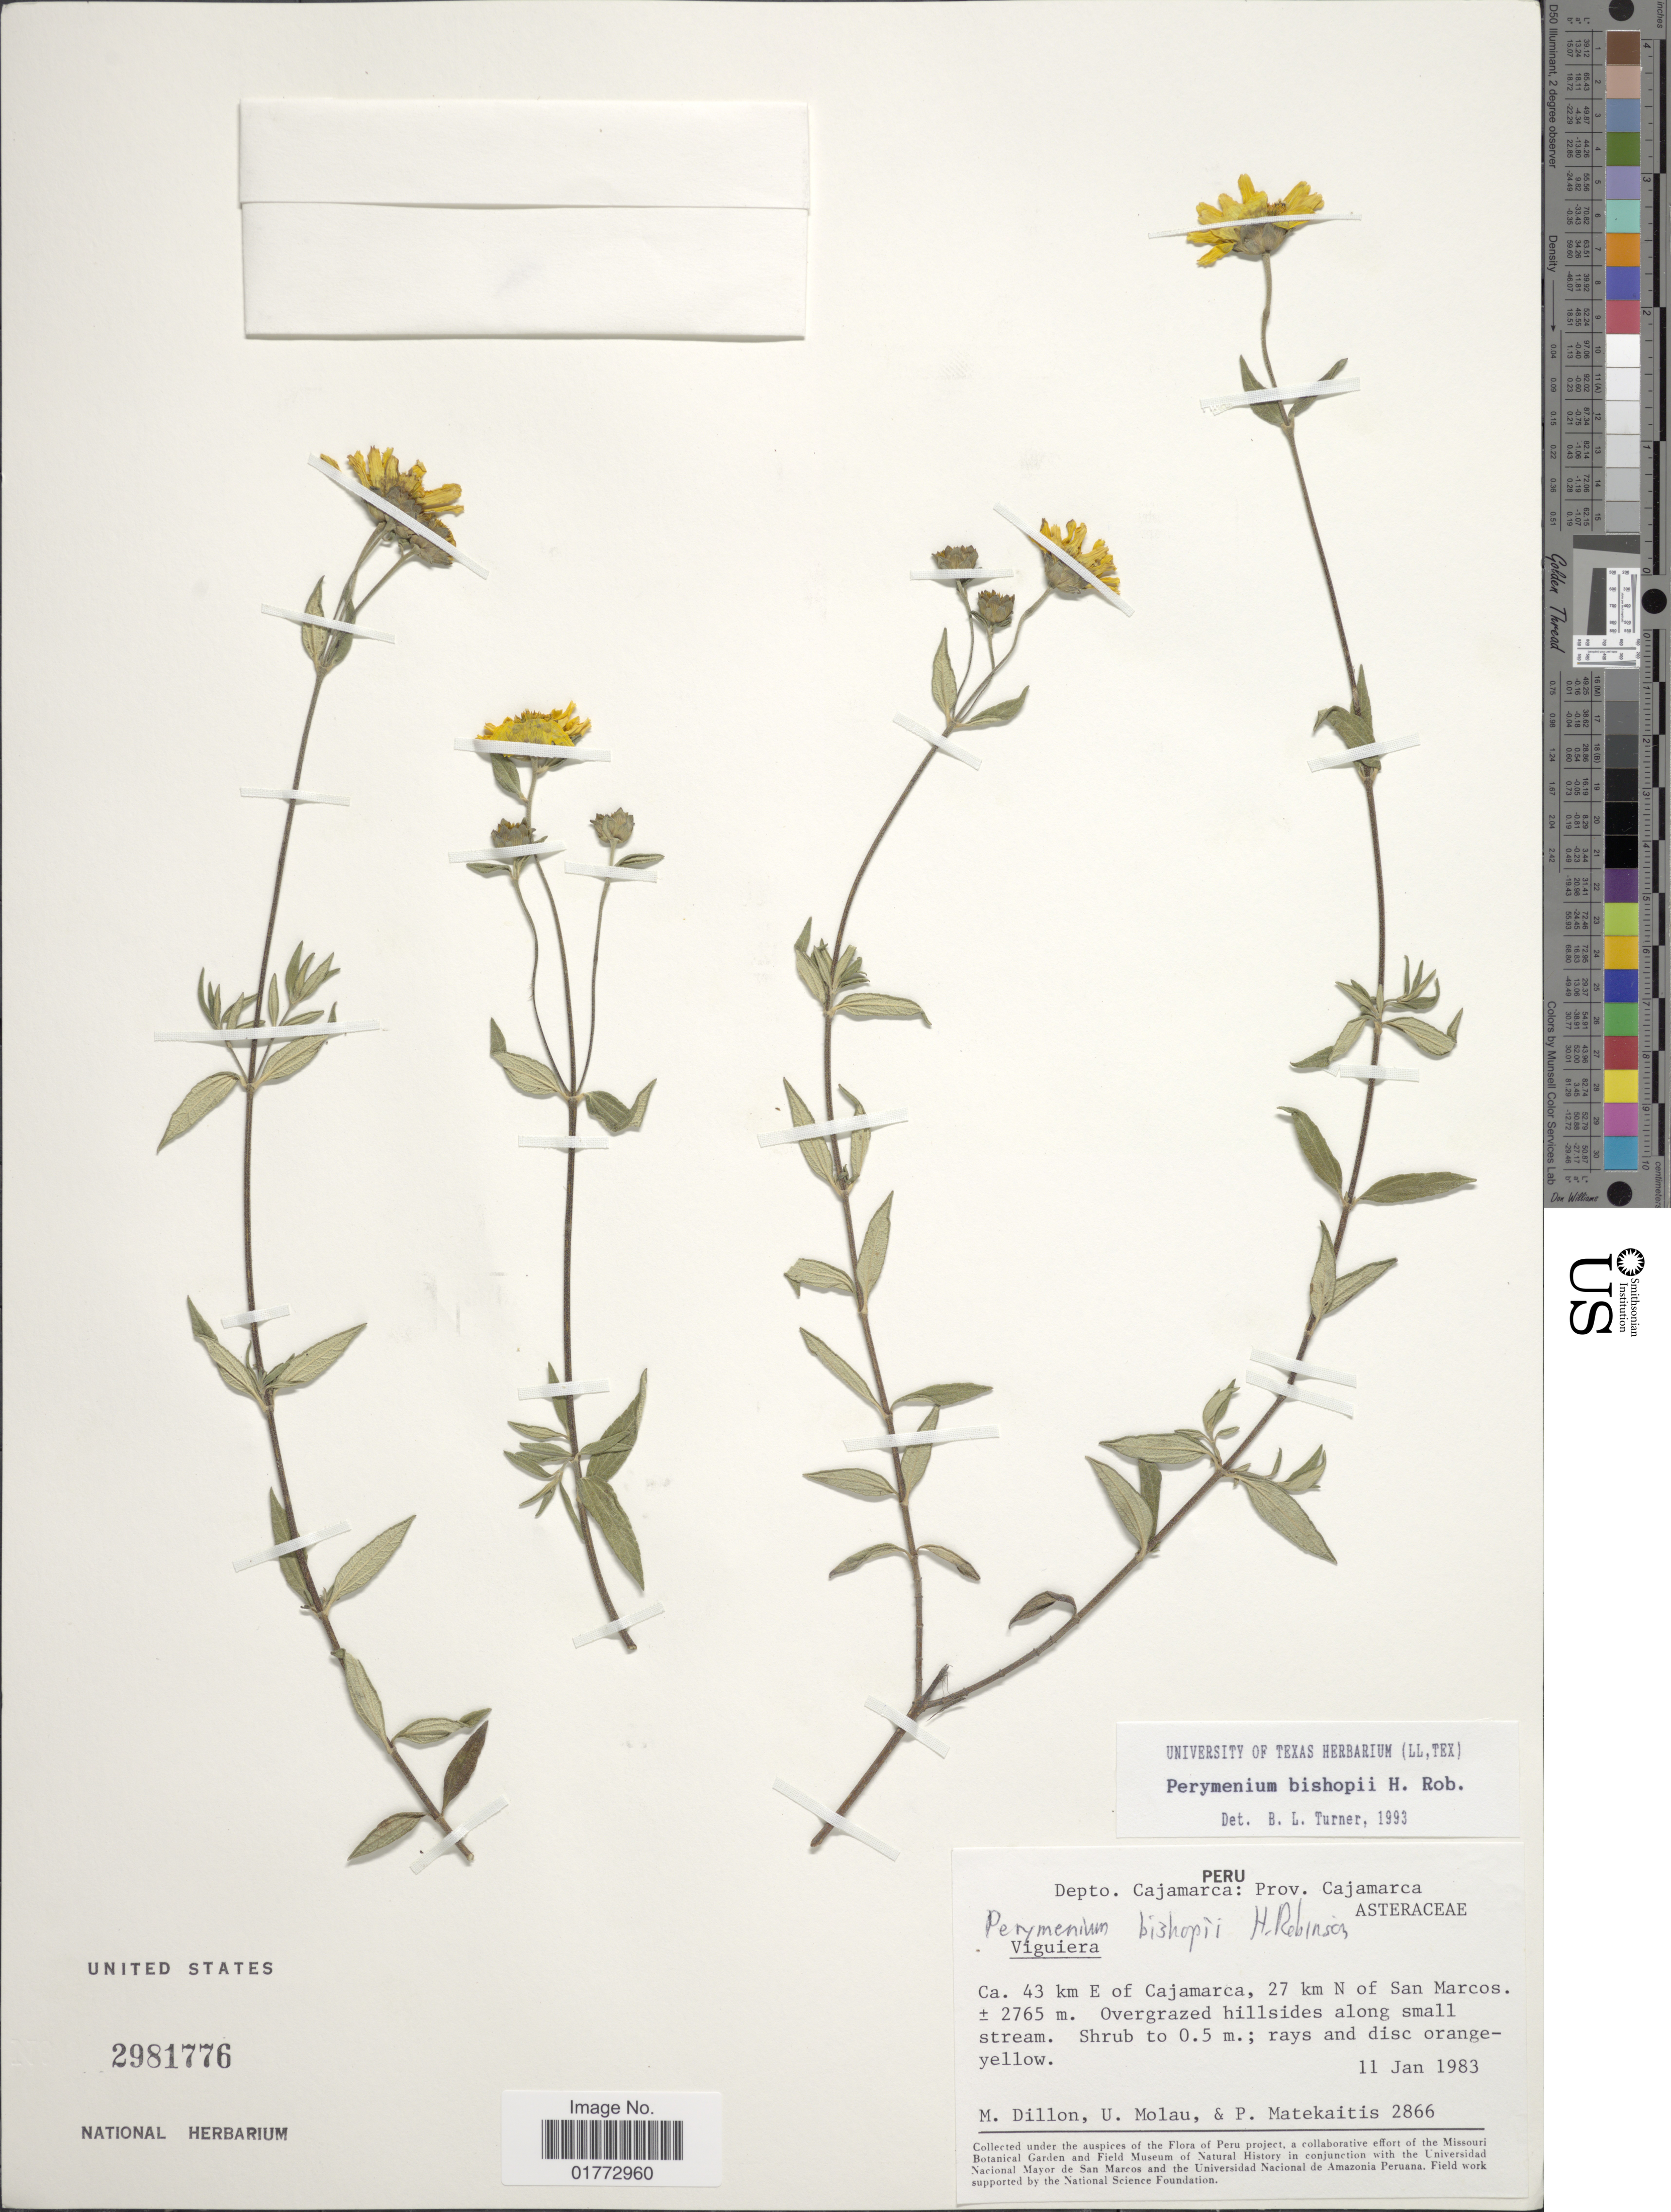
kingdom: Plantae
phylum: Tracheophyta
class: Magnoliopsida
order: Asterales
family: Asteraceae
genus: Perymenium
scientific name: Perymenium bishopii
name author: H. Rob.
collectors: M. O. Dillon, U. Molau & P. Matekaitis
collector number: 2866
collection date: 1983-01-11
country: Peru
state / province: Cajamarca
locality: Prov. Cajamarca, Ca. 43 km E of Cajamarca, 27 km N of San Marcos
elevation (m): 2765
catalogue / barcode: US 2981776